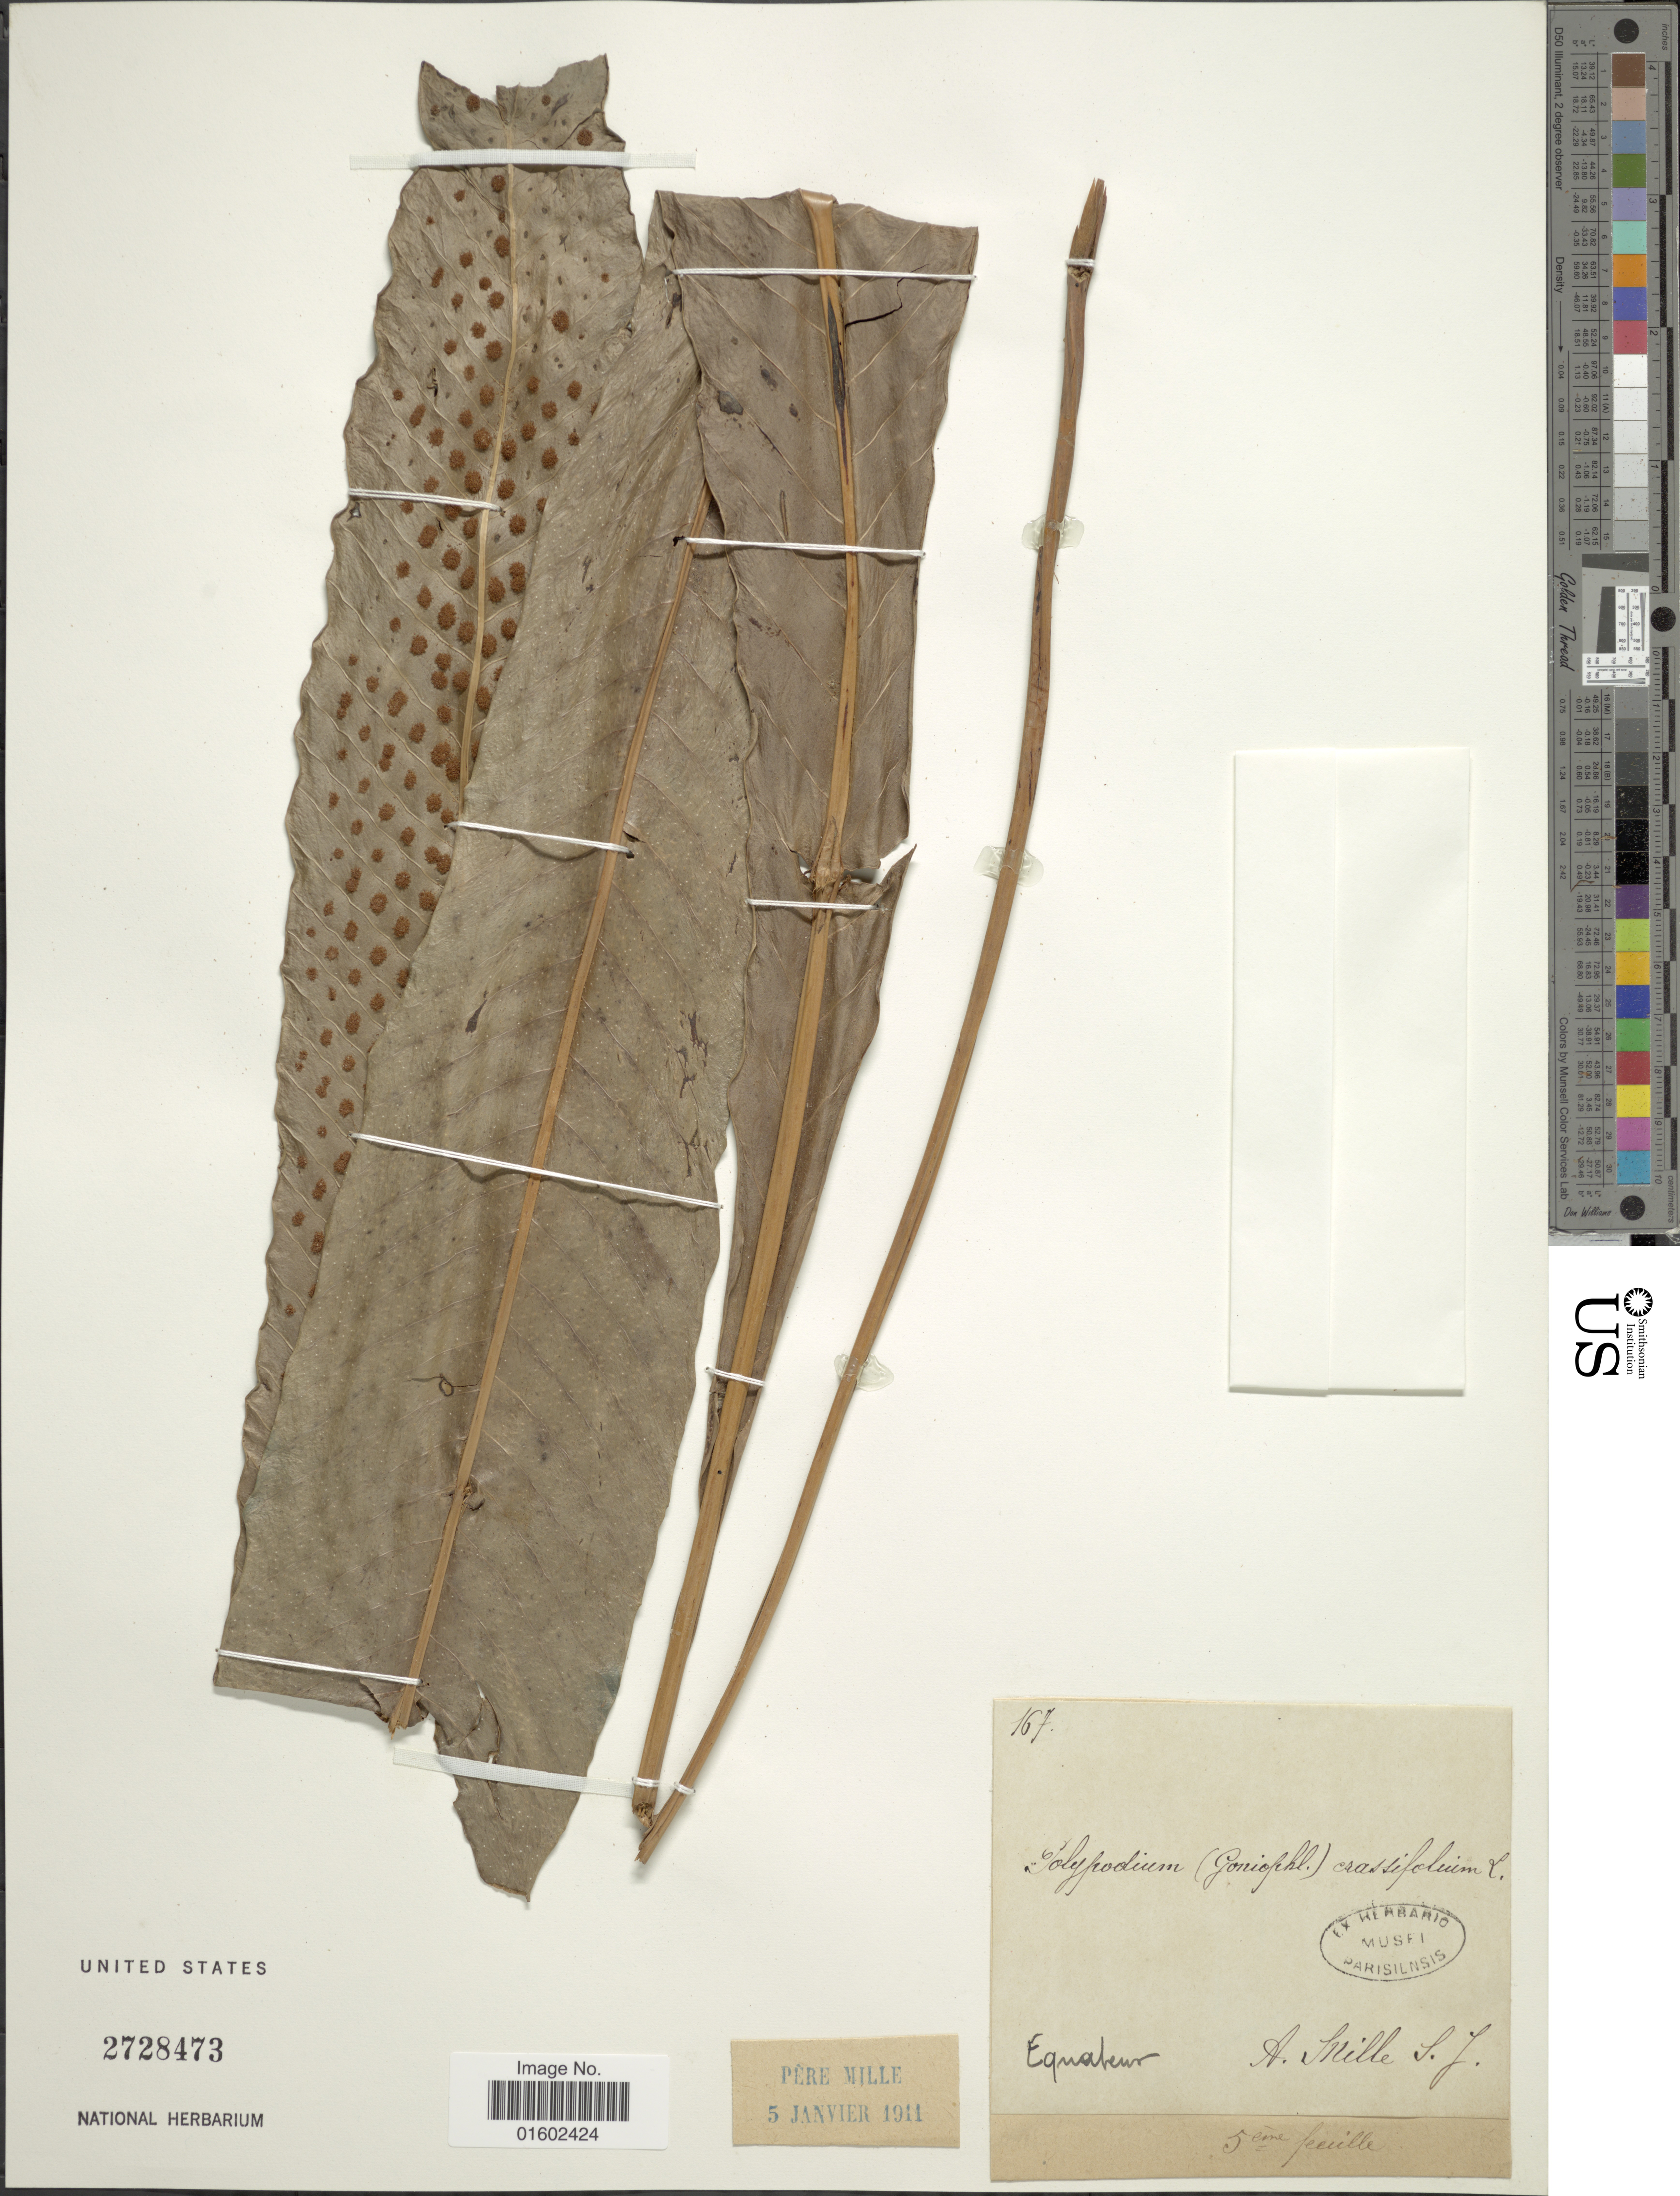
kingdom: Plantae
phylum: Tracheophyta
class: Polypodiopsida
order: Polypodiales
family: Polypodiaceae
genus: Niphidium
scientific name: Niphidium crassifolium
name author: (L.) Lellinger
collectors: A. Mille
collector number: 167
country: Ecuador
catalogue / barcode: US 2728473